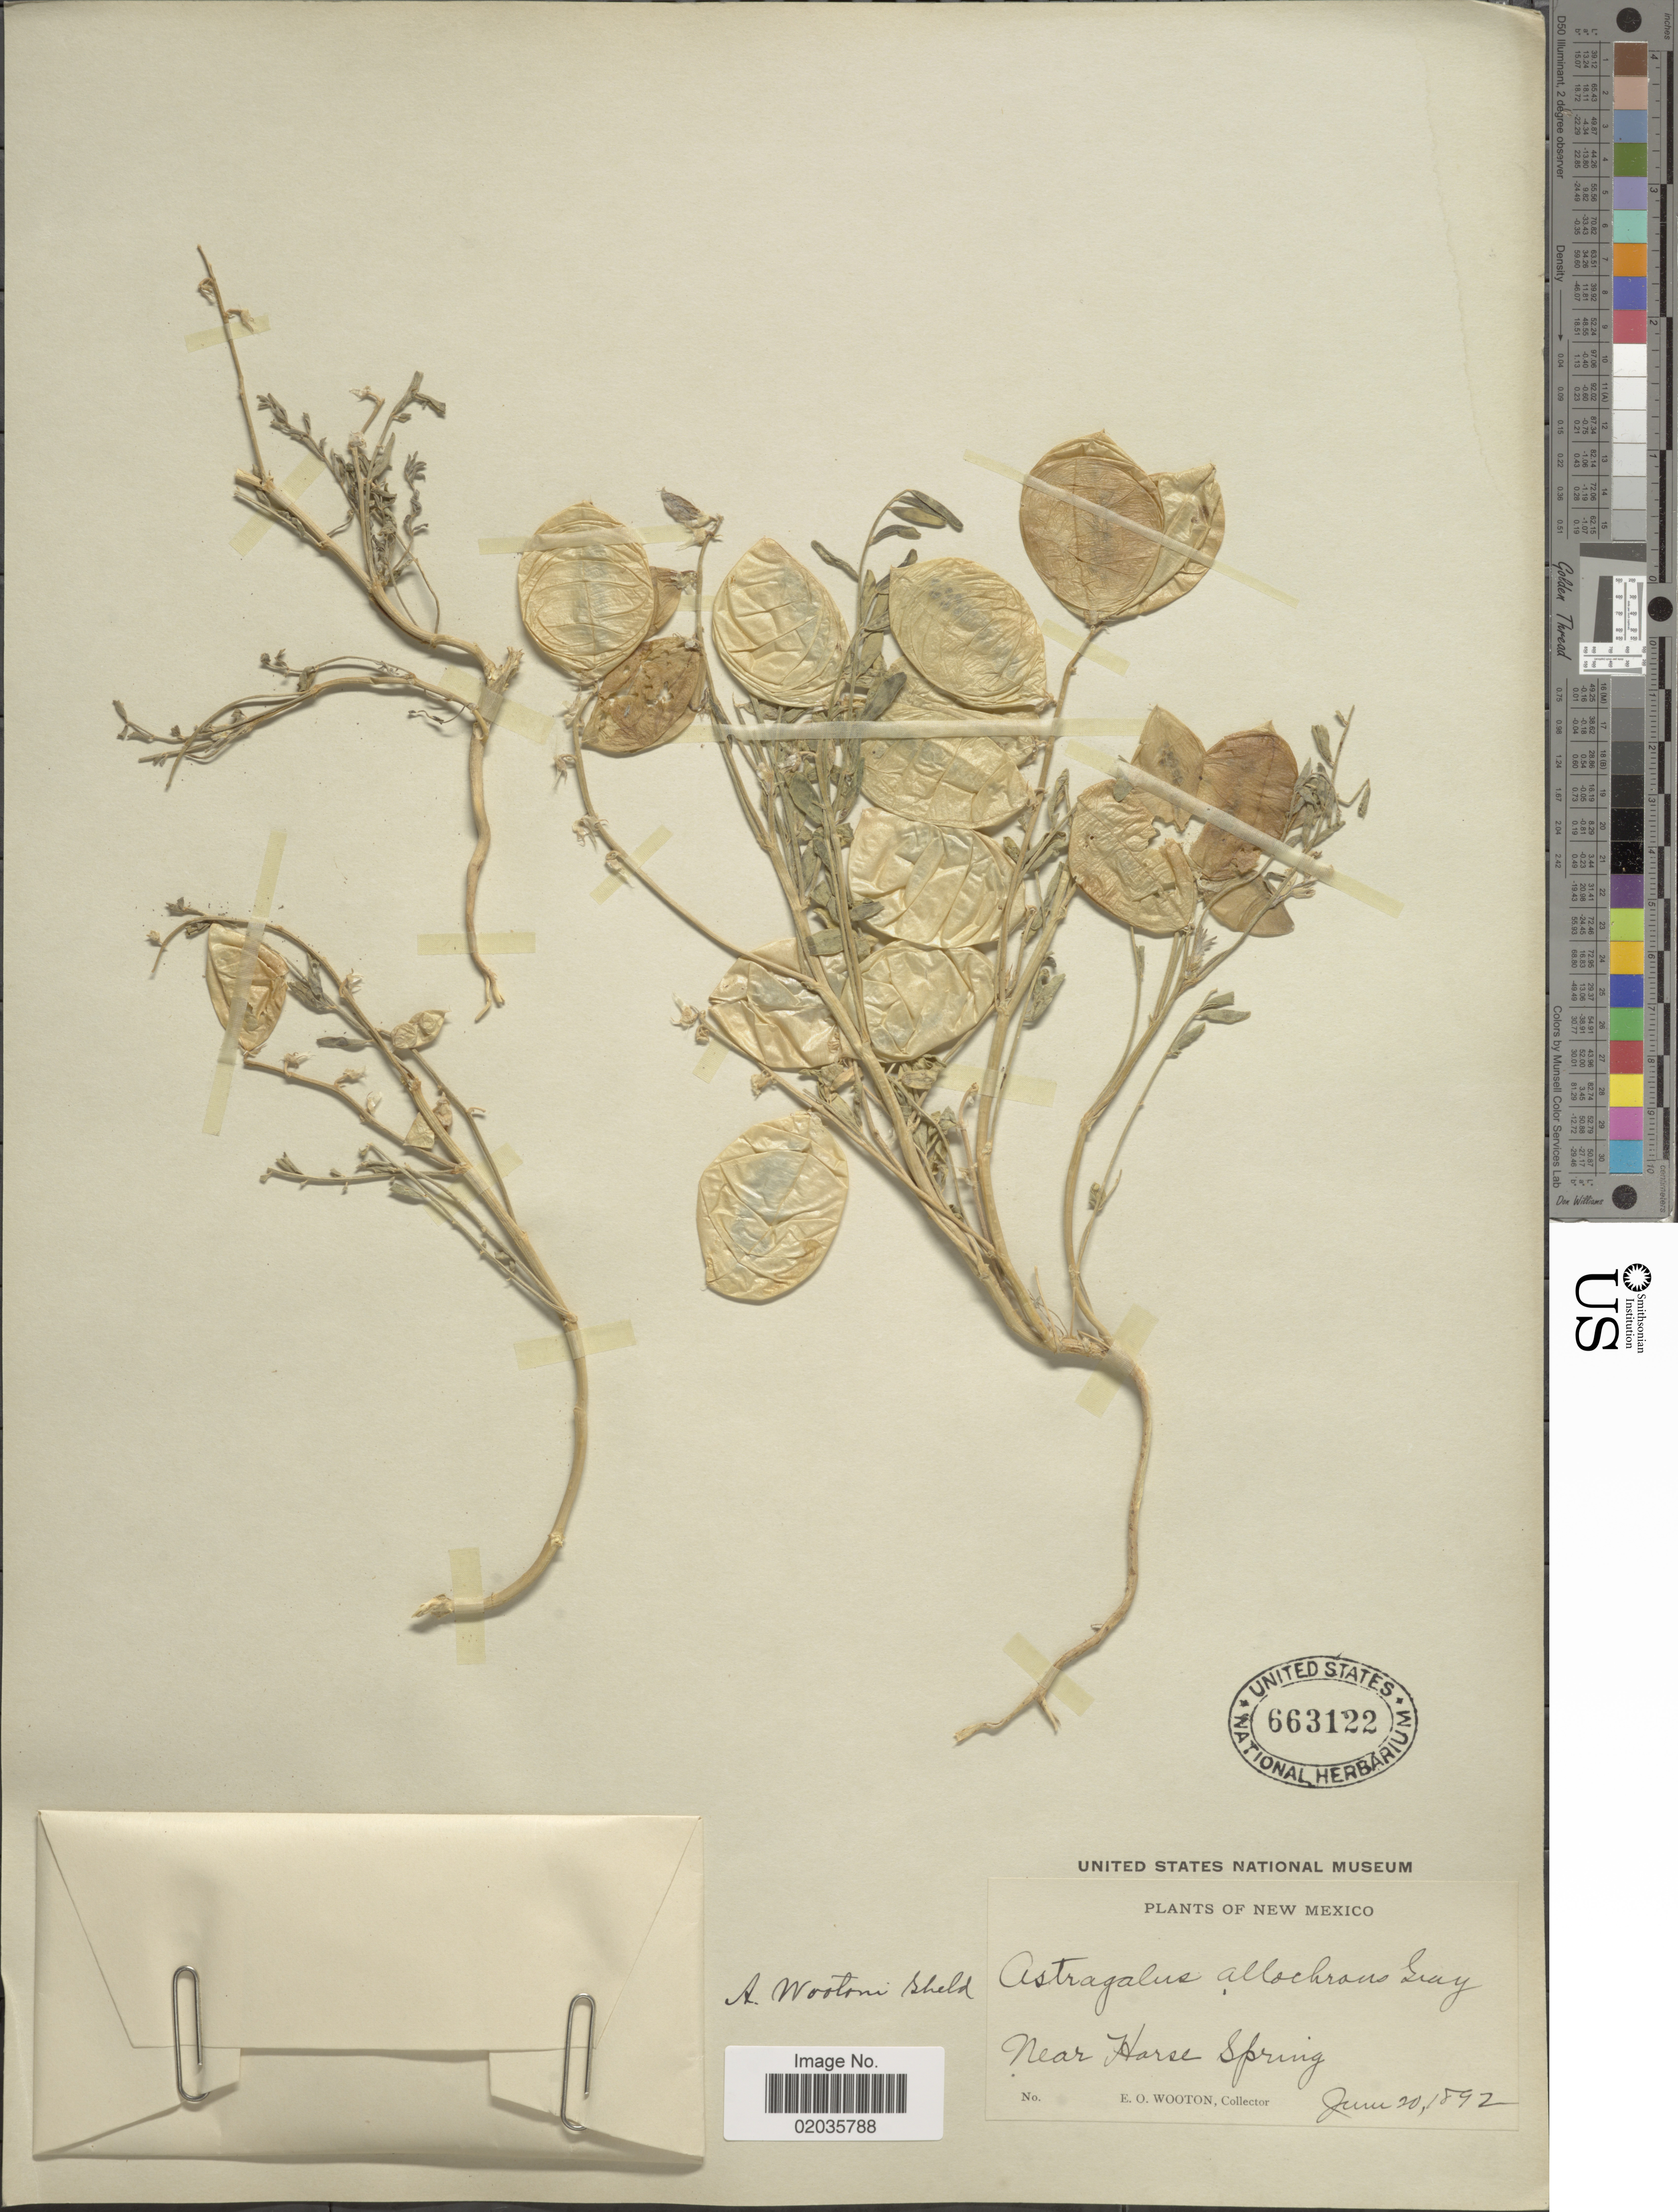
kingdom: Plantae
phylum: Tracheophyta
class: Magnoliopsida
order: Fabales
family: Fabaceae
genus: Astragalus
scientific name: Astragalus wootonii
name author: E. Sheld.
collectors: E. O. Wooton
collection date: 1892-06-20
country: United States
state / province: New Mexico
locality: Near Horse Spring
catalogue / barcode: US 663122